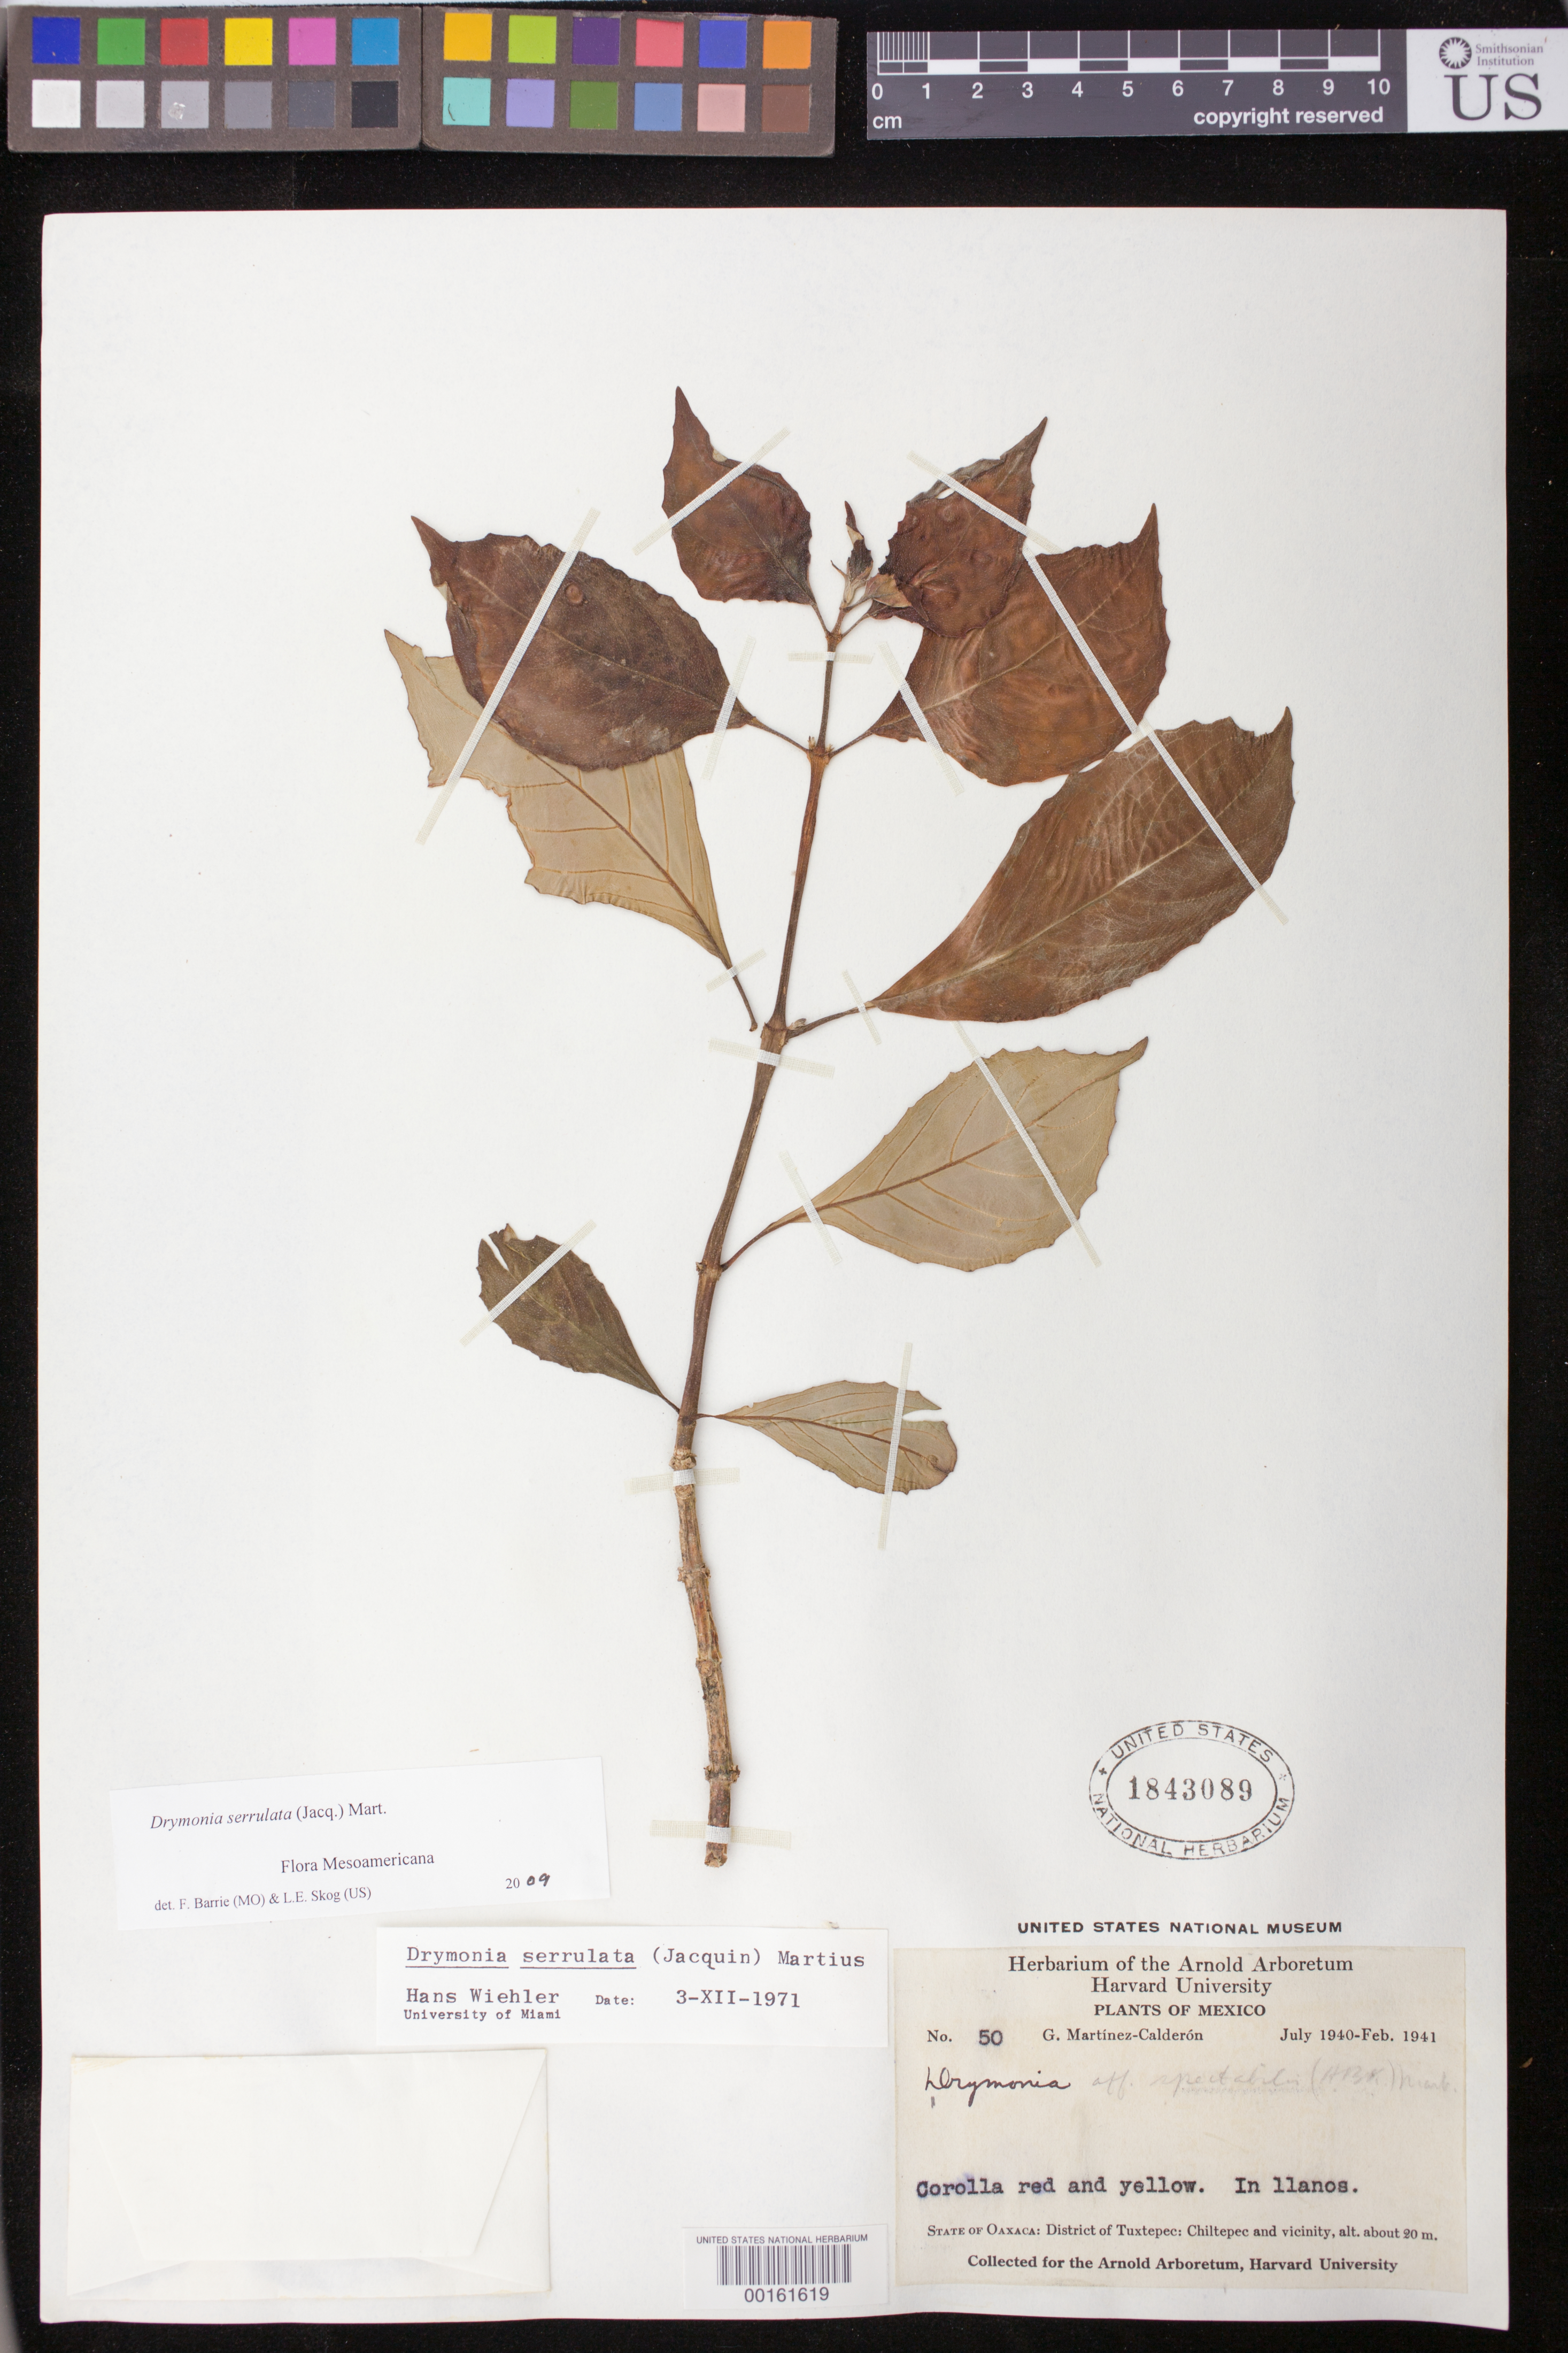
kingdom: Plantae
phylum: Tracheophyta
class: Magnoliopsida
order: Lamiales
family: Gesneriaceae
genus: Drymonia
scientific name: Drymonia serrulata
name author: (Jacq.) Mart.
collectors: G. Martinez C.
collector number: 40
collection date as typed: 1940-41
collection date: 1940/1941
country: Mexico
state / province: Oaxaca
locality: District of Tuxtepec, Chiltepec and vicinity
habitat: In llanos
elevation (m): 20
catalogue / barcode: US 1843089